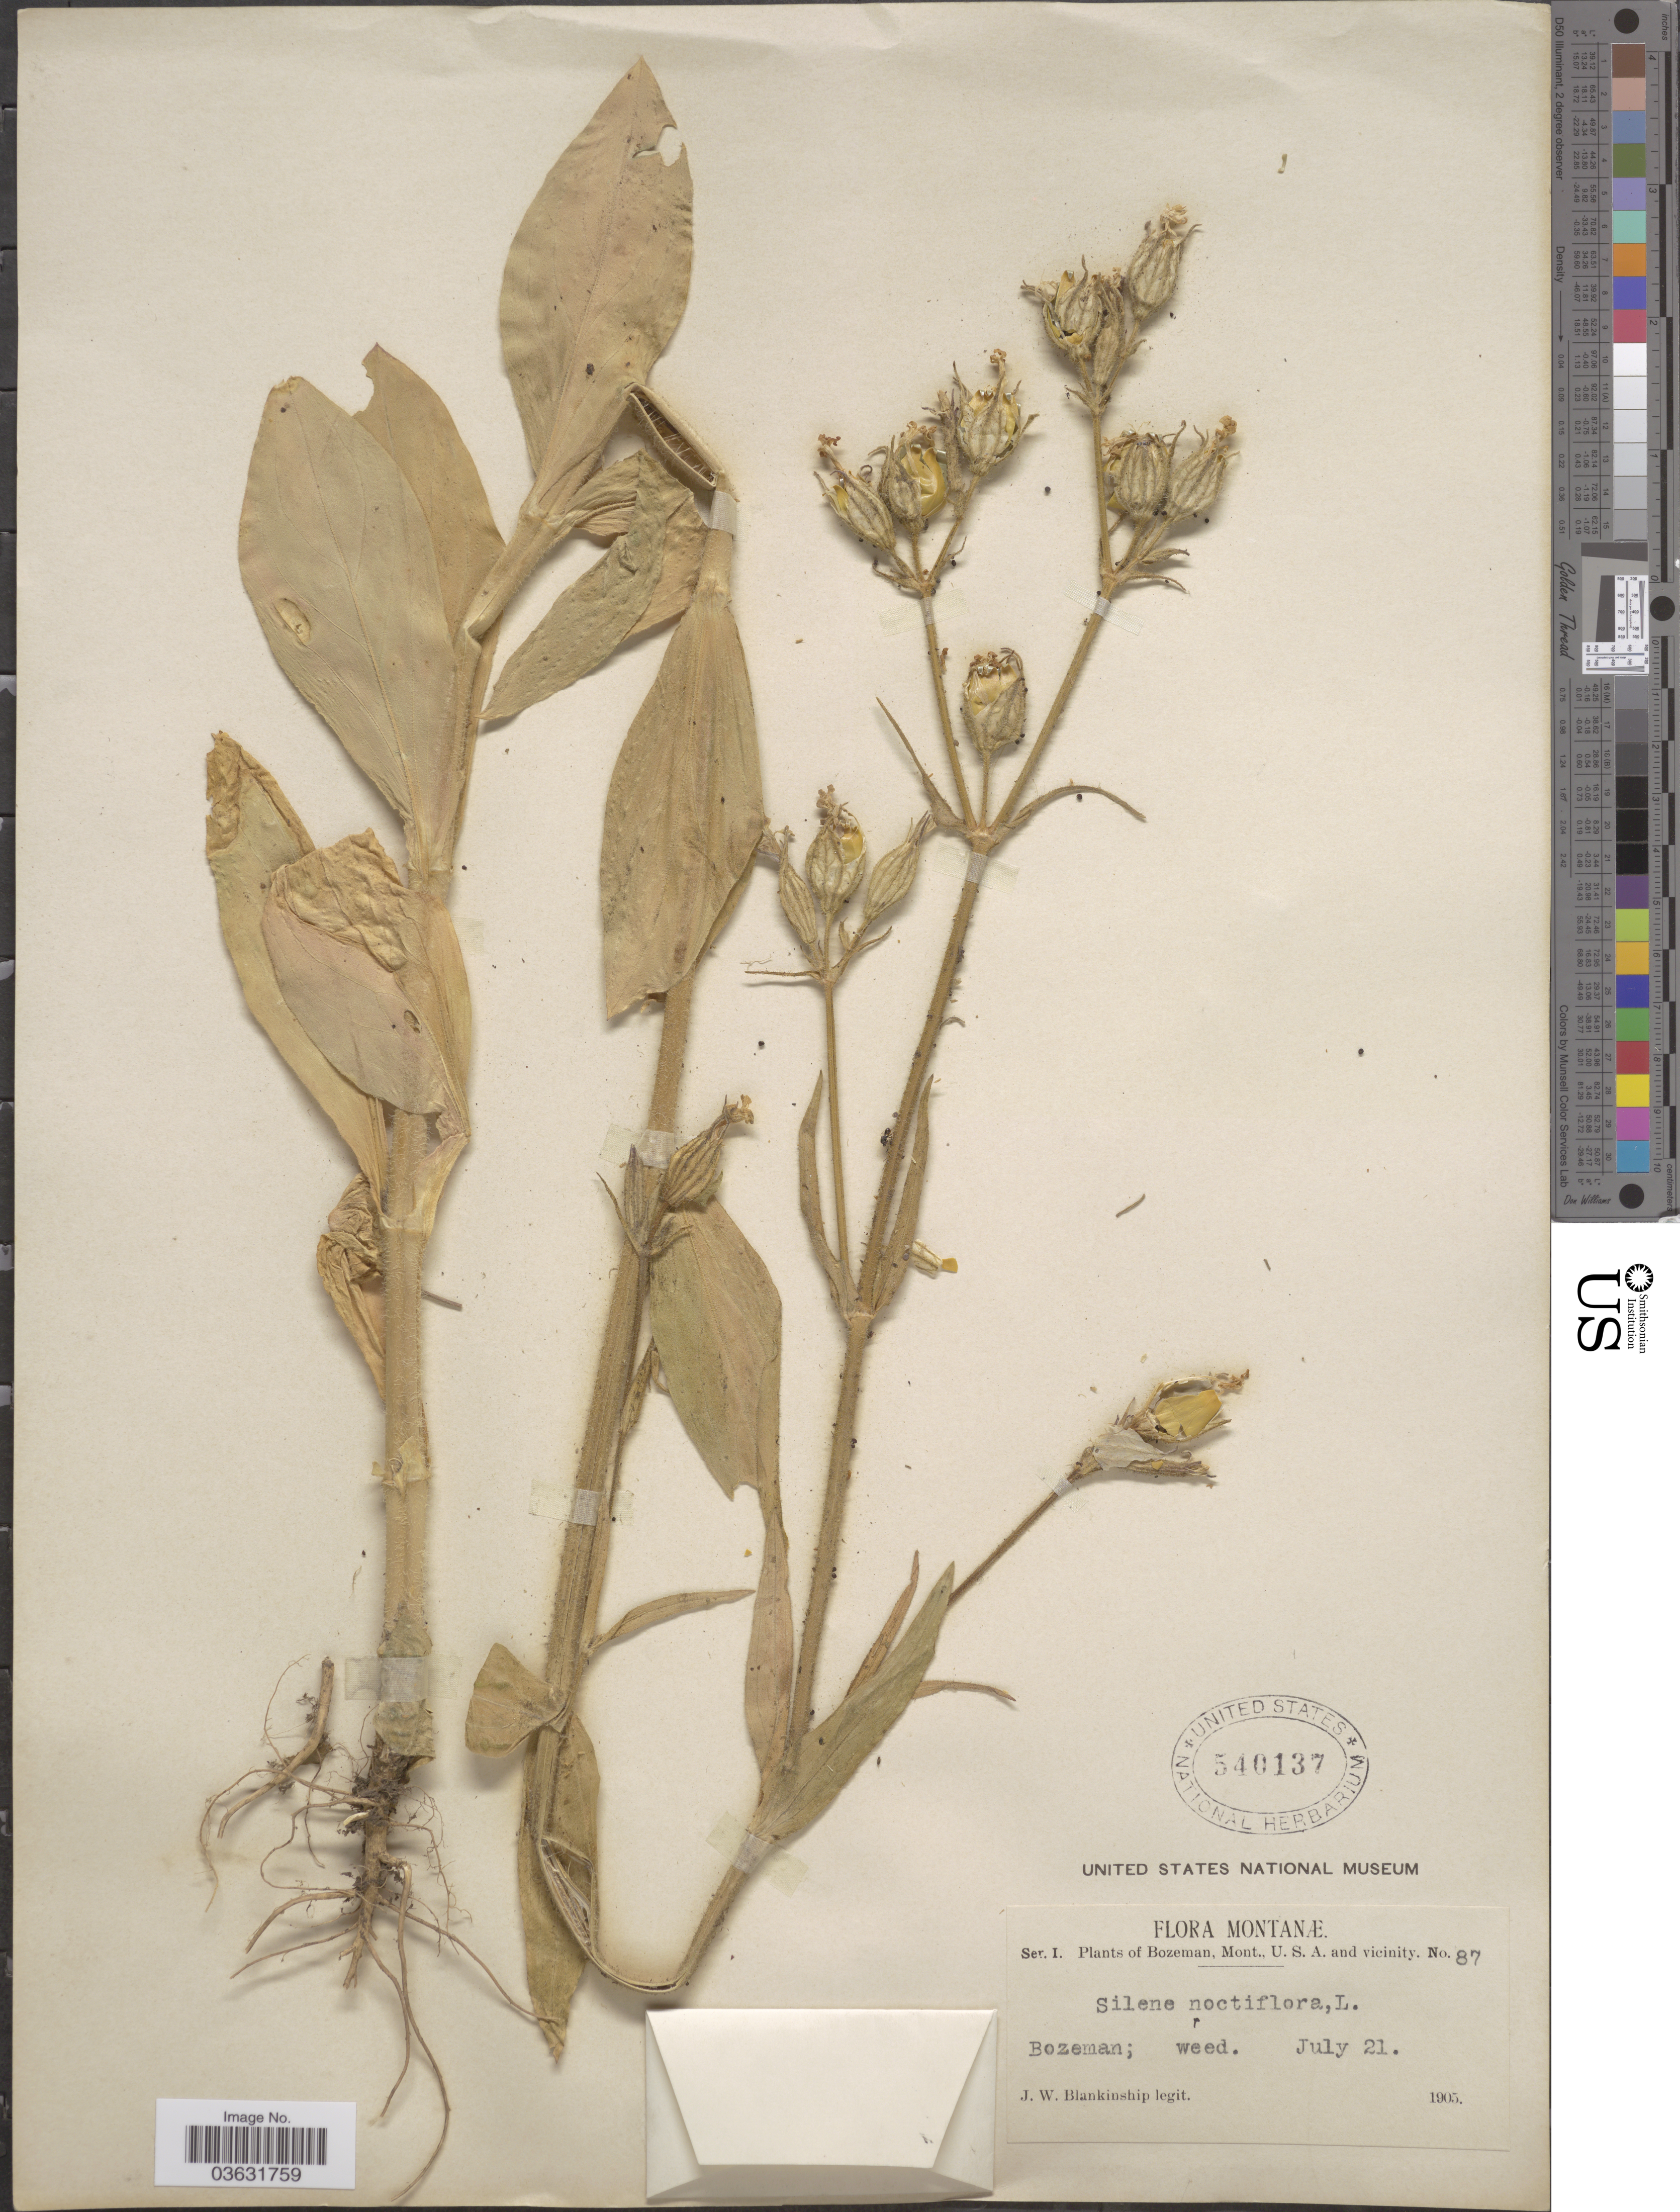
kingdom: Plantae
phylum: Tracheophyta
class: Magnoliopsida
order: Caryophyllales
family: Caryophyllaceae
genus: Silene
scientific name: Silene noctiflora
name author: L.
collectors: J. W. Blankinship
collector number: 87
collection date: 1905-07-21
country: United States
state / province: Montana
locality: Bozeman, Mont., U.S.A. and vicinity.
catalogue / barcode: US 540137